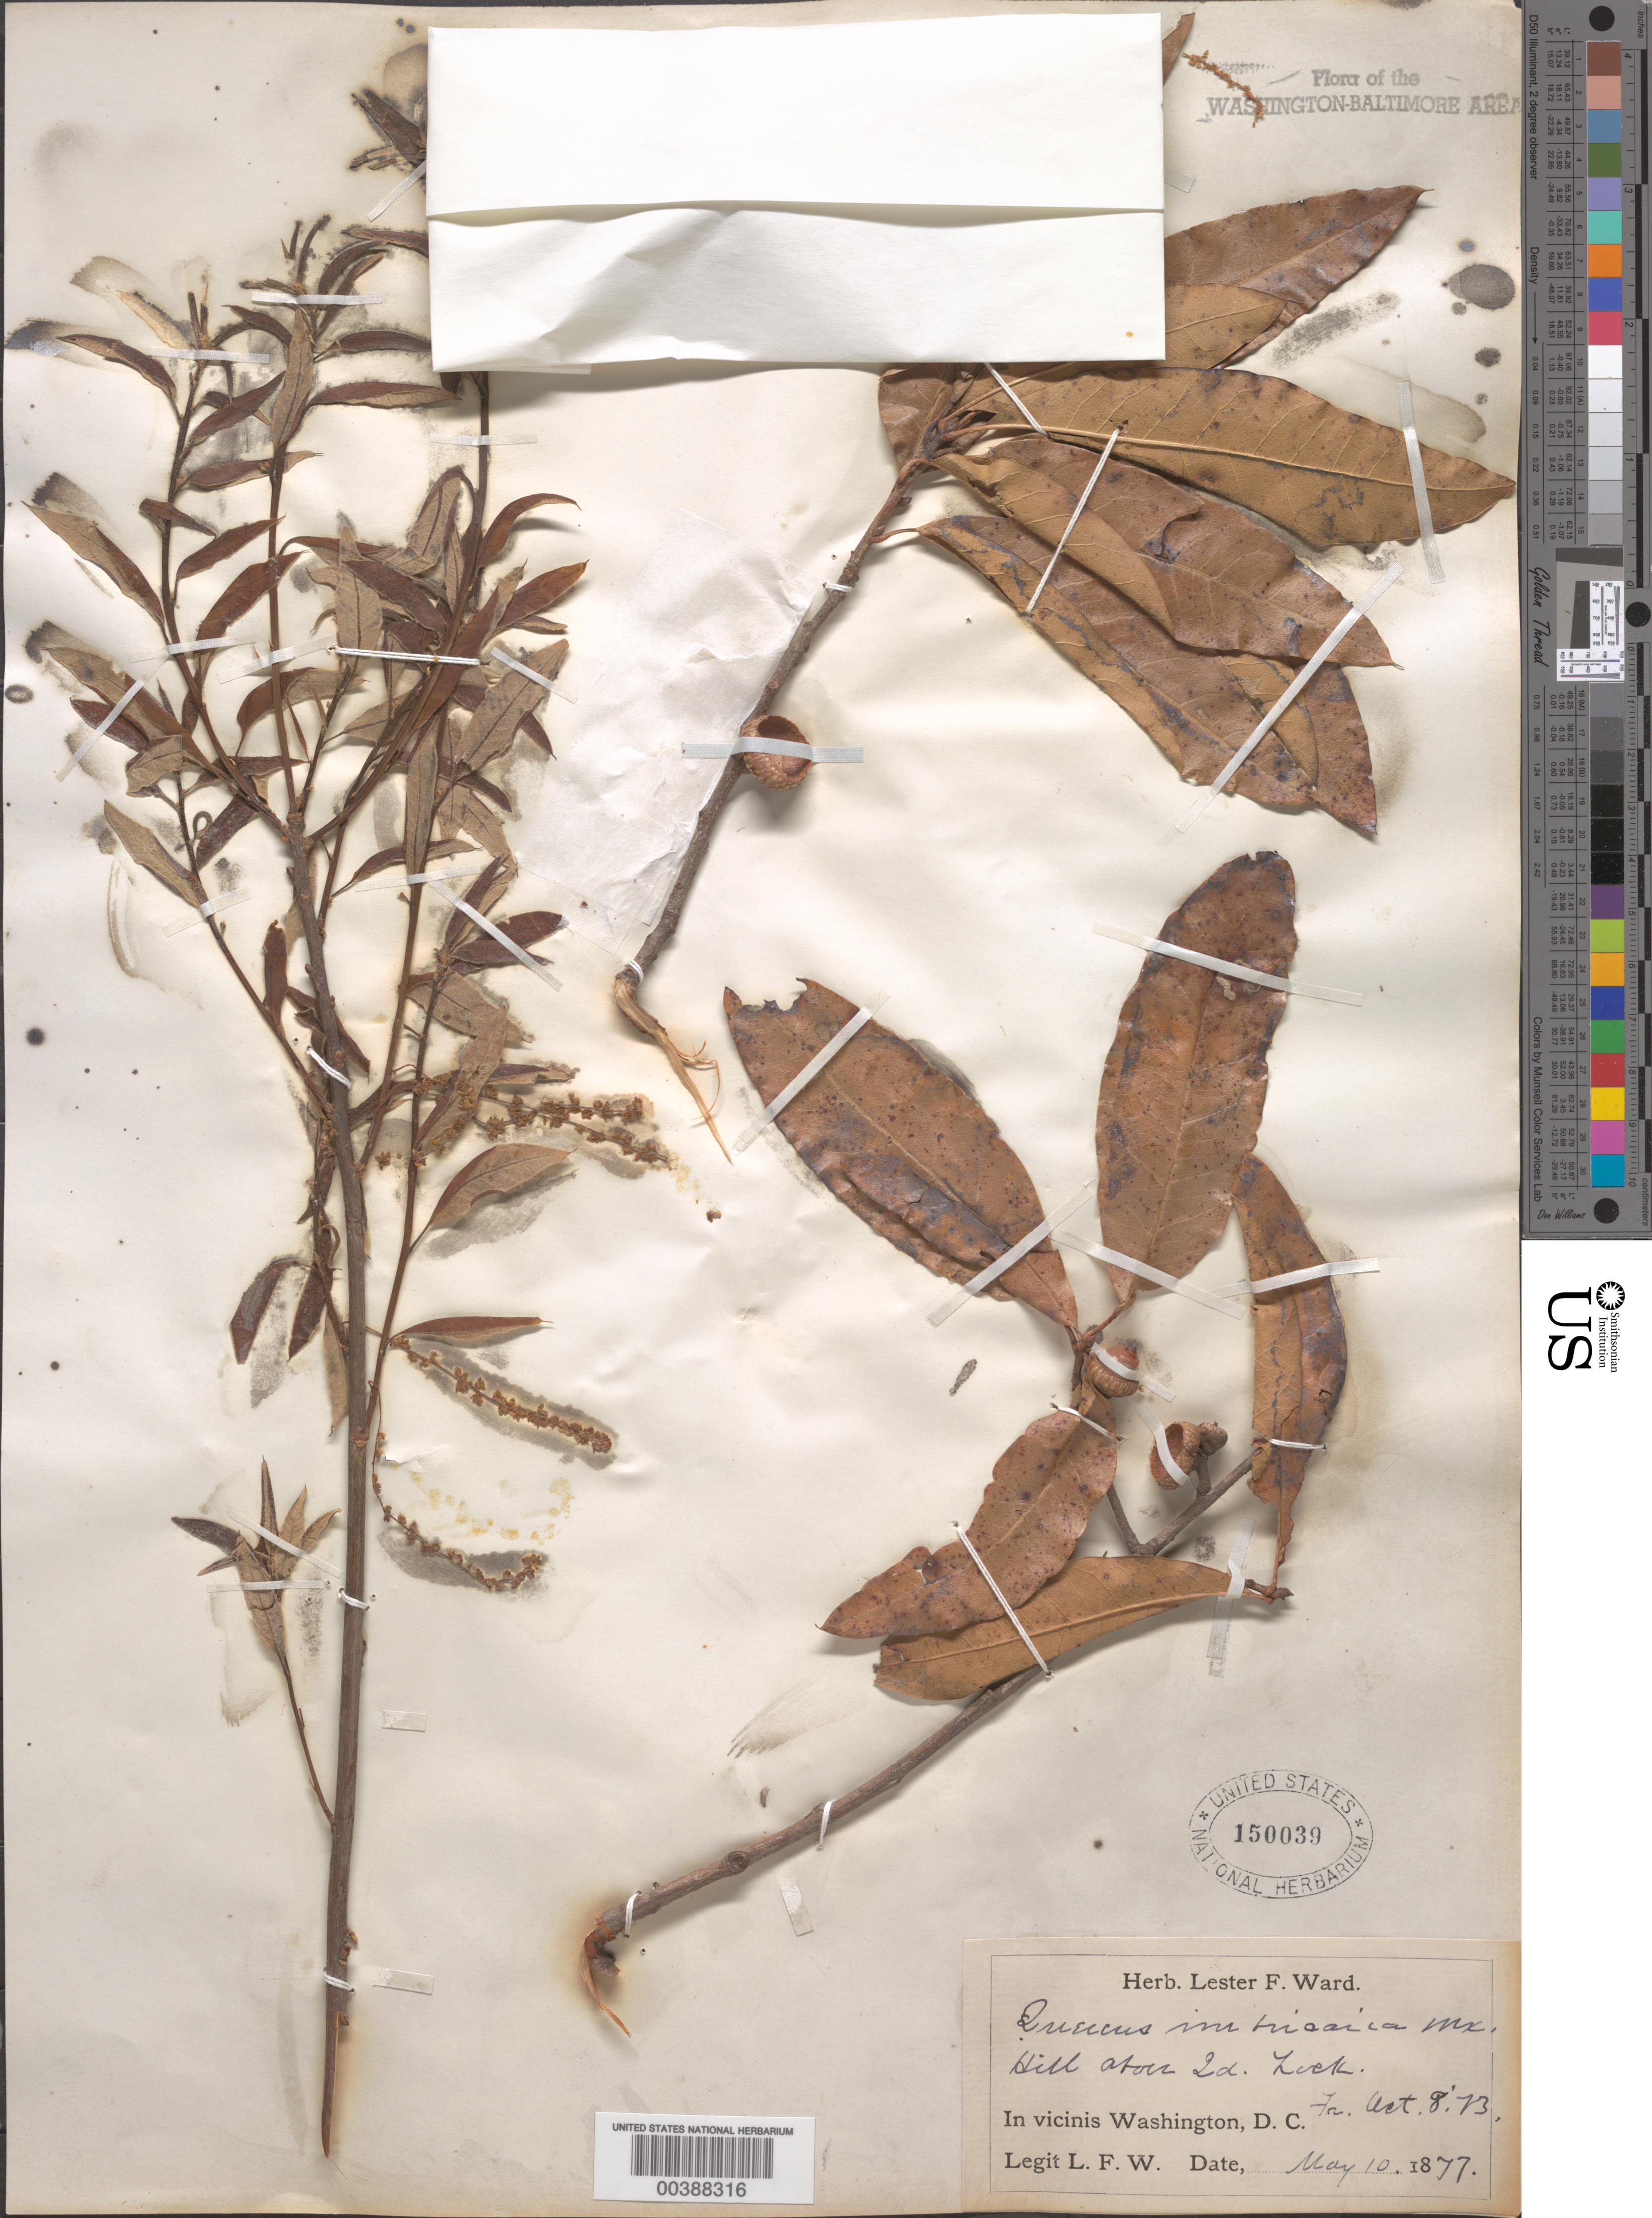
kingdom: Plantae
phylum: Tracheophyta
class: Magnoliopsida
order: Fagales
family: Fagaceae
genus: Quercus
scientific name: Quercus imbricaria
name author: Michx.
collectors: L. F. Ward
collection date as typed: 10 May 1877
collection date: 1877-05-10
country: United States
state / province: District of Columbia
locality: Above Second Lock C. and O. Canal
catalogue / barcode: US 150039